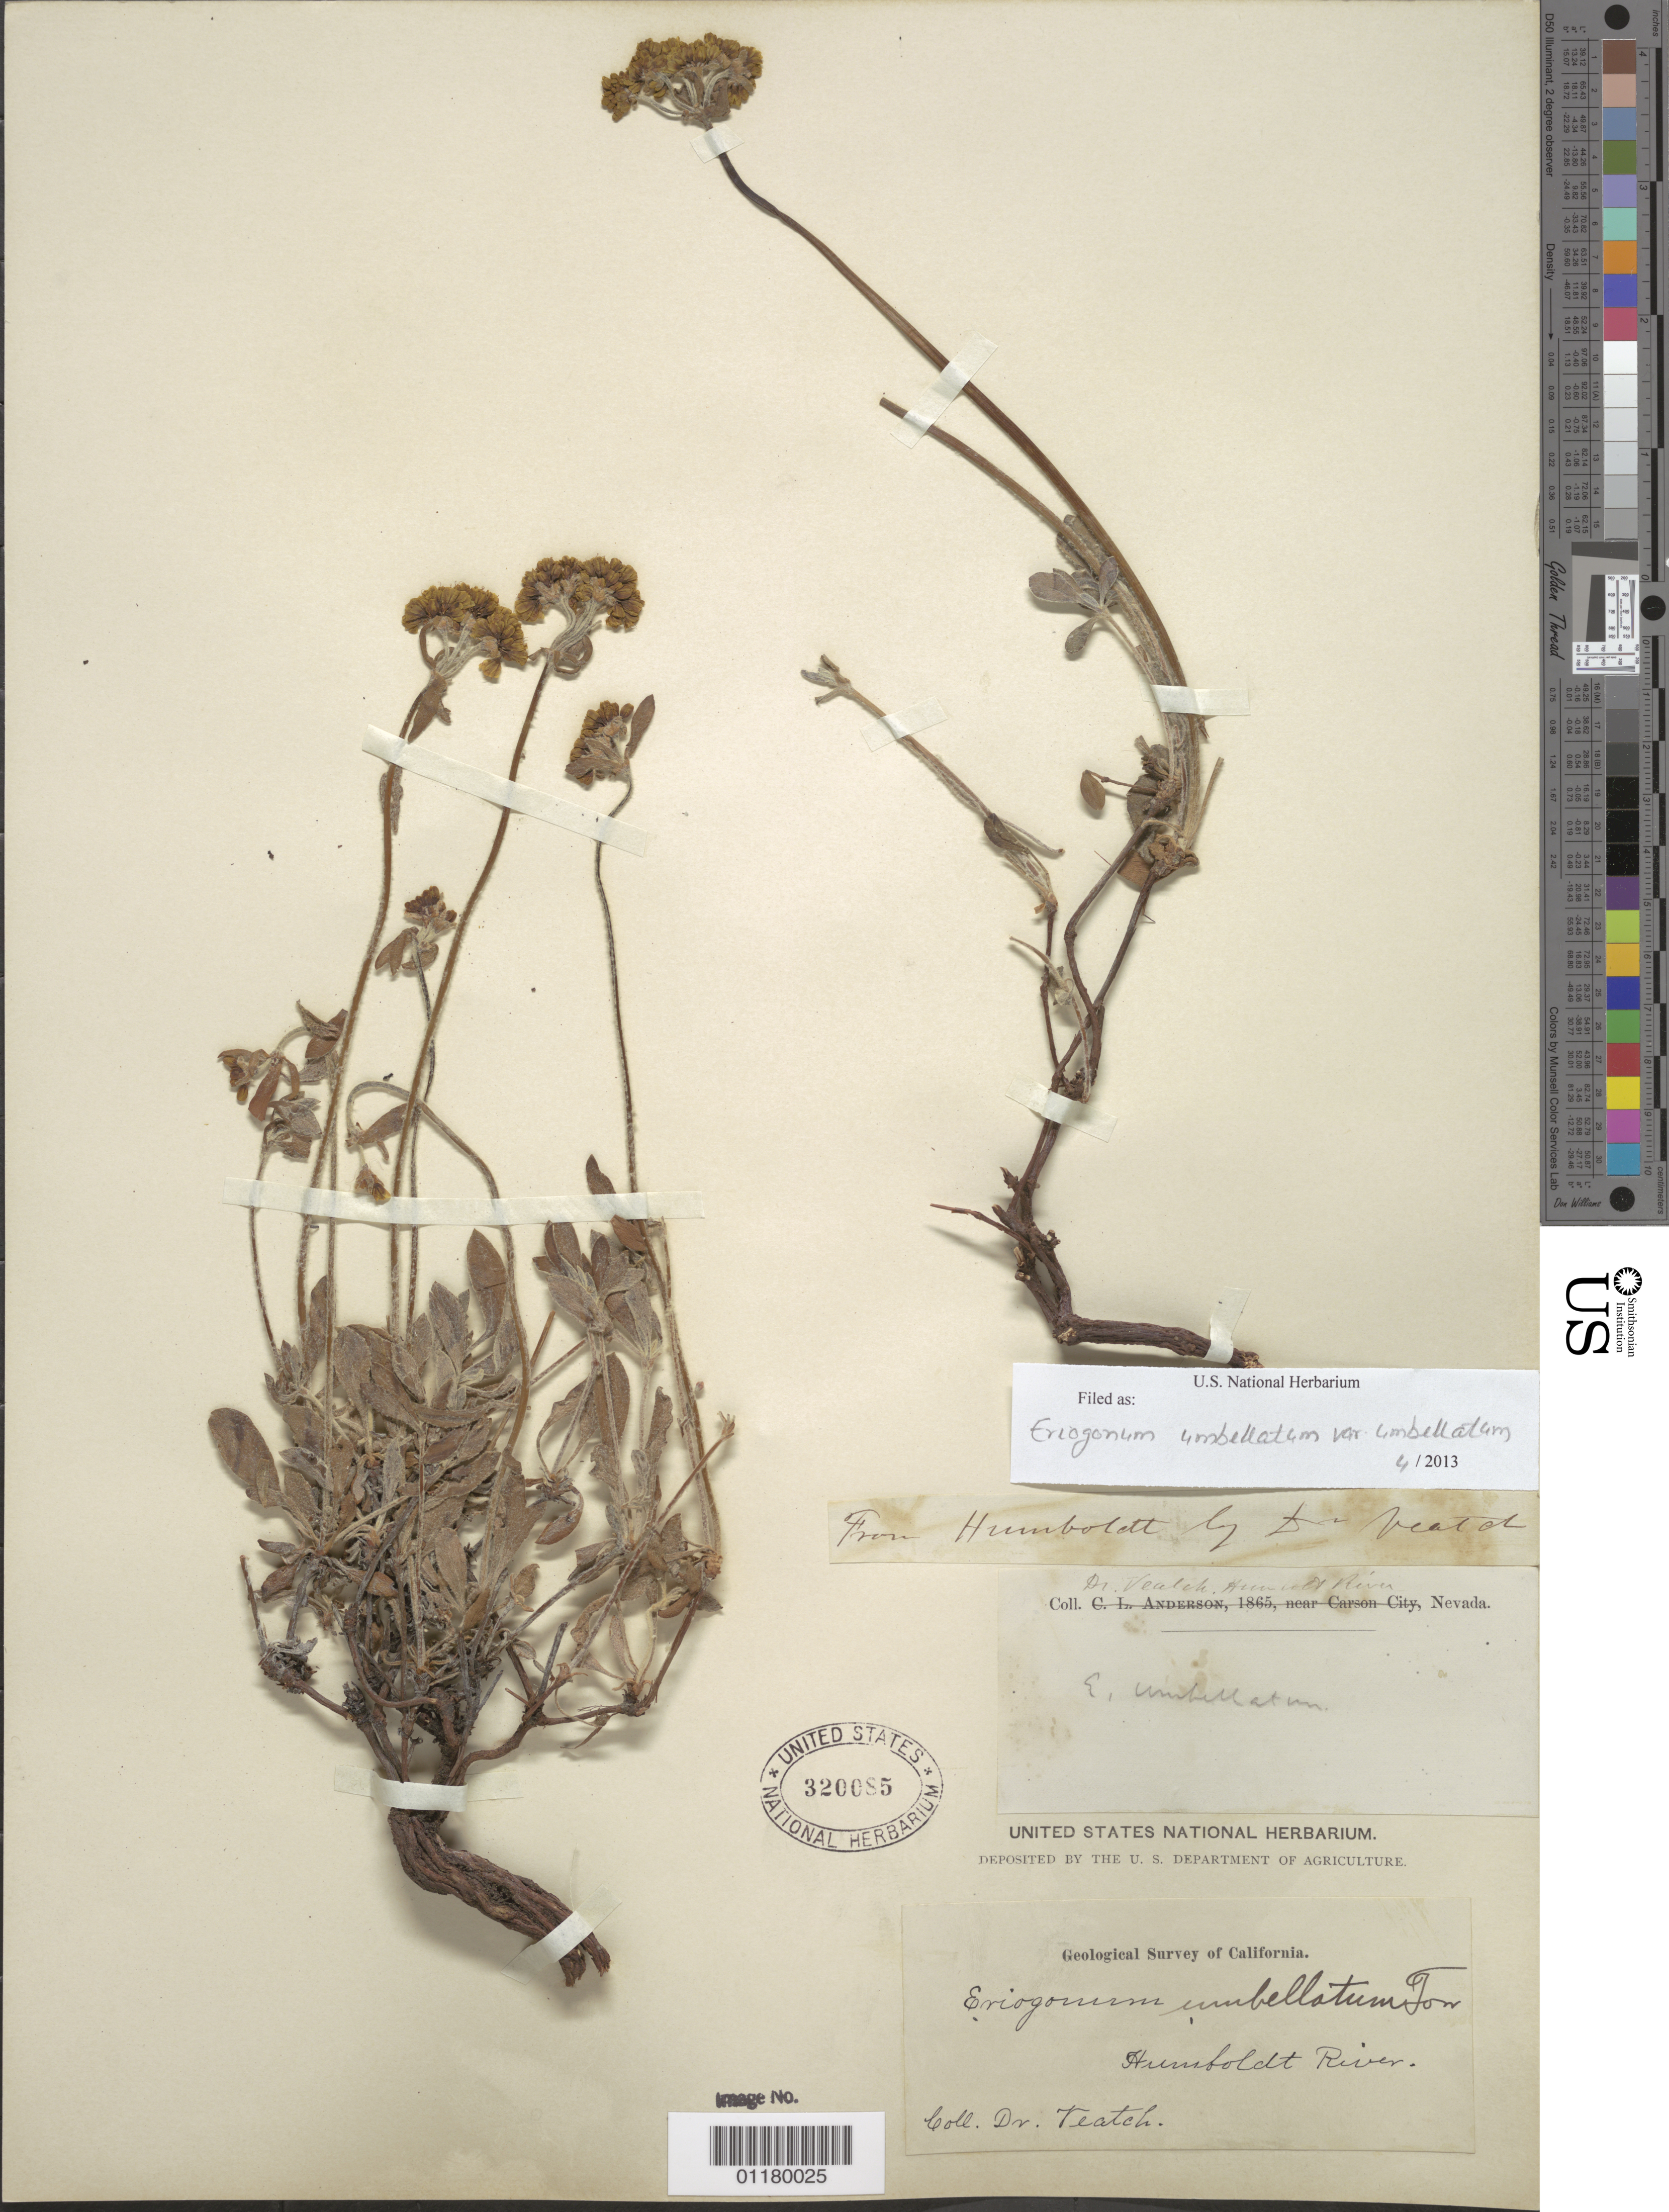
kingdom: Plantae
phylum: Tracheophyta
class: Magnoliopsida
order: Caryophyllales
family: Polygonaceae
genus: Eriogonum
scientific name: Eriogonum umbellatum var. umbellatum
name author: Torr.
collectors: Veatch, --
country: United States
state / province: California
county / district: Humboldt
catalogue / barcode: US 320085